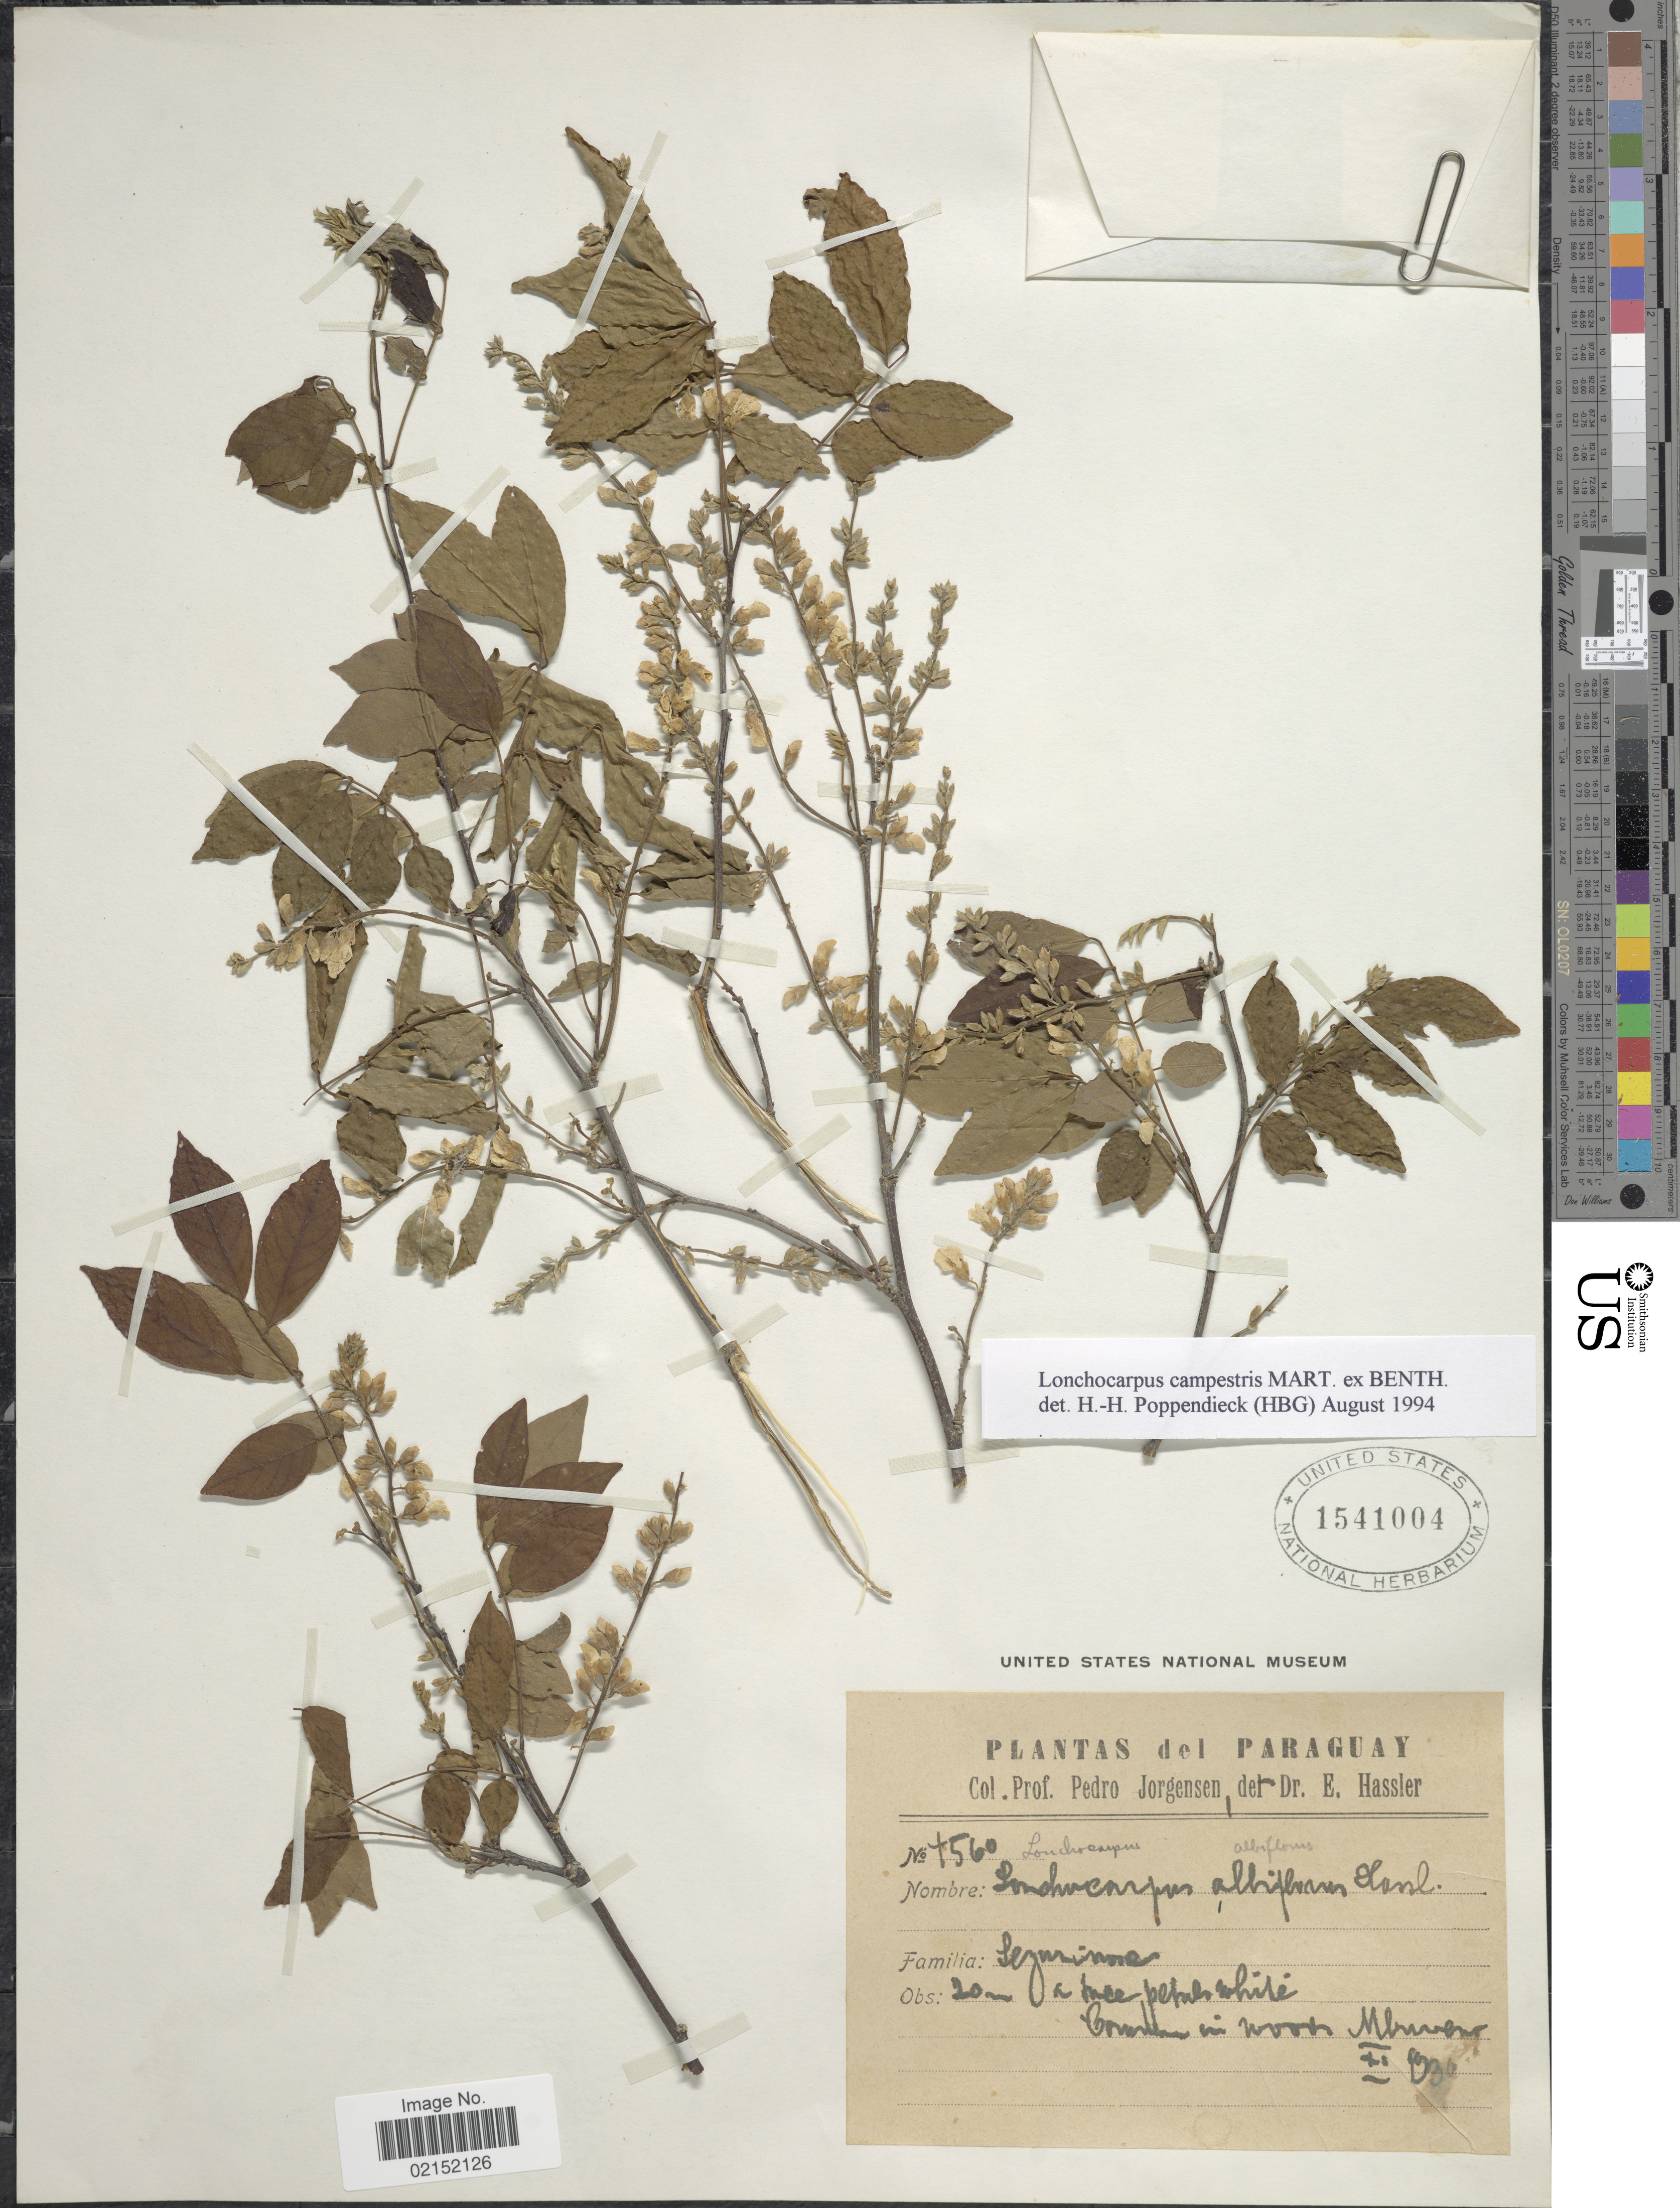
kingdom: Plantae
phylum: Tracheophyta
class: Magnoliopsida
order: Fabales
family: Fabaceae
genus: Muellera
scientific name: Muellera campestris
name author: (Mart. ex Benth.) M.J. Silva & A.M.G. Azevedo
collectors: P. Jörgensen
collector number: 4560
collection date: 1936-11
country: Paraguay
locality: Paraguay, Common in wood Mbruer [interpreted]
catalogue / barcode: US 1541004